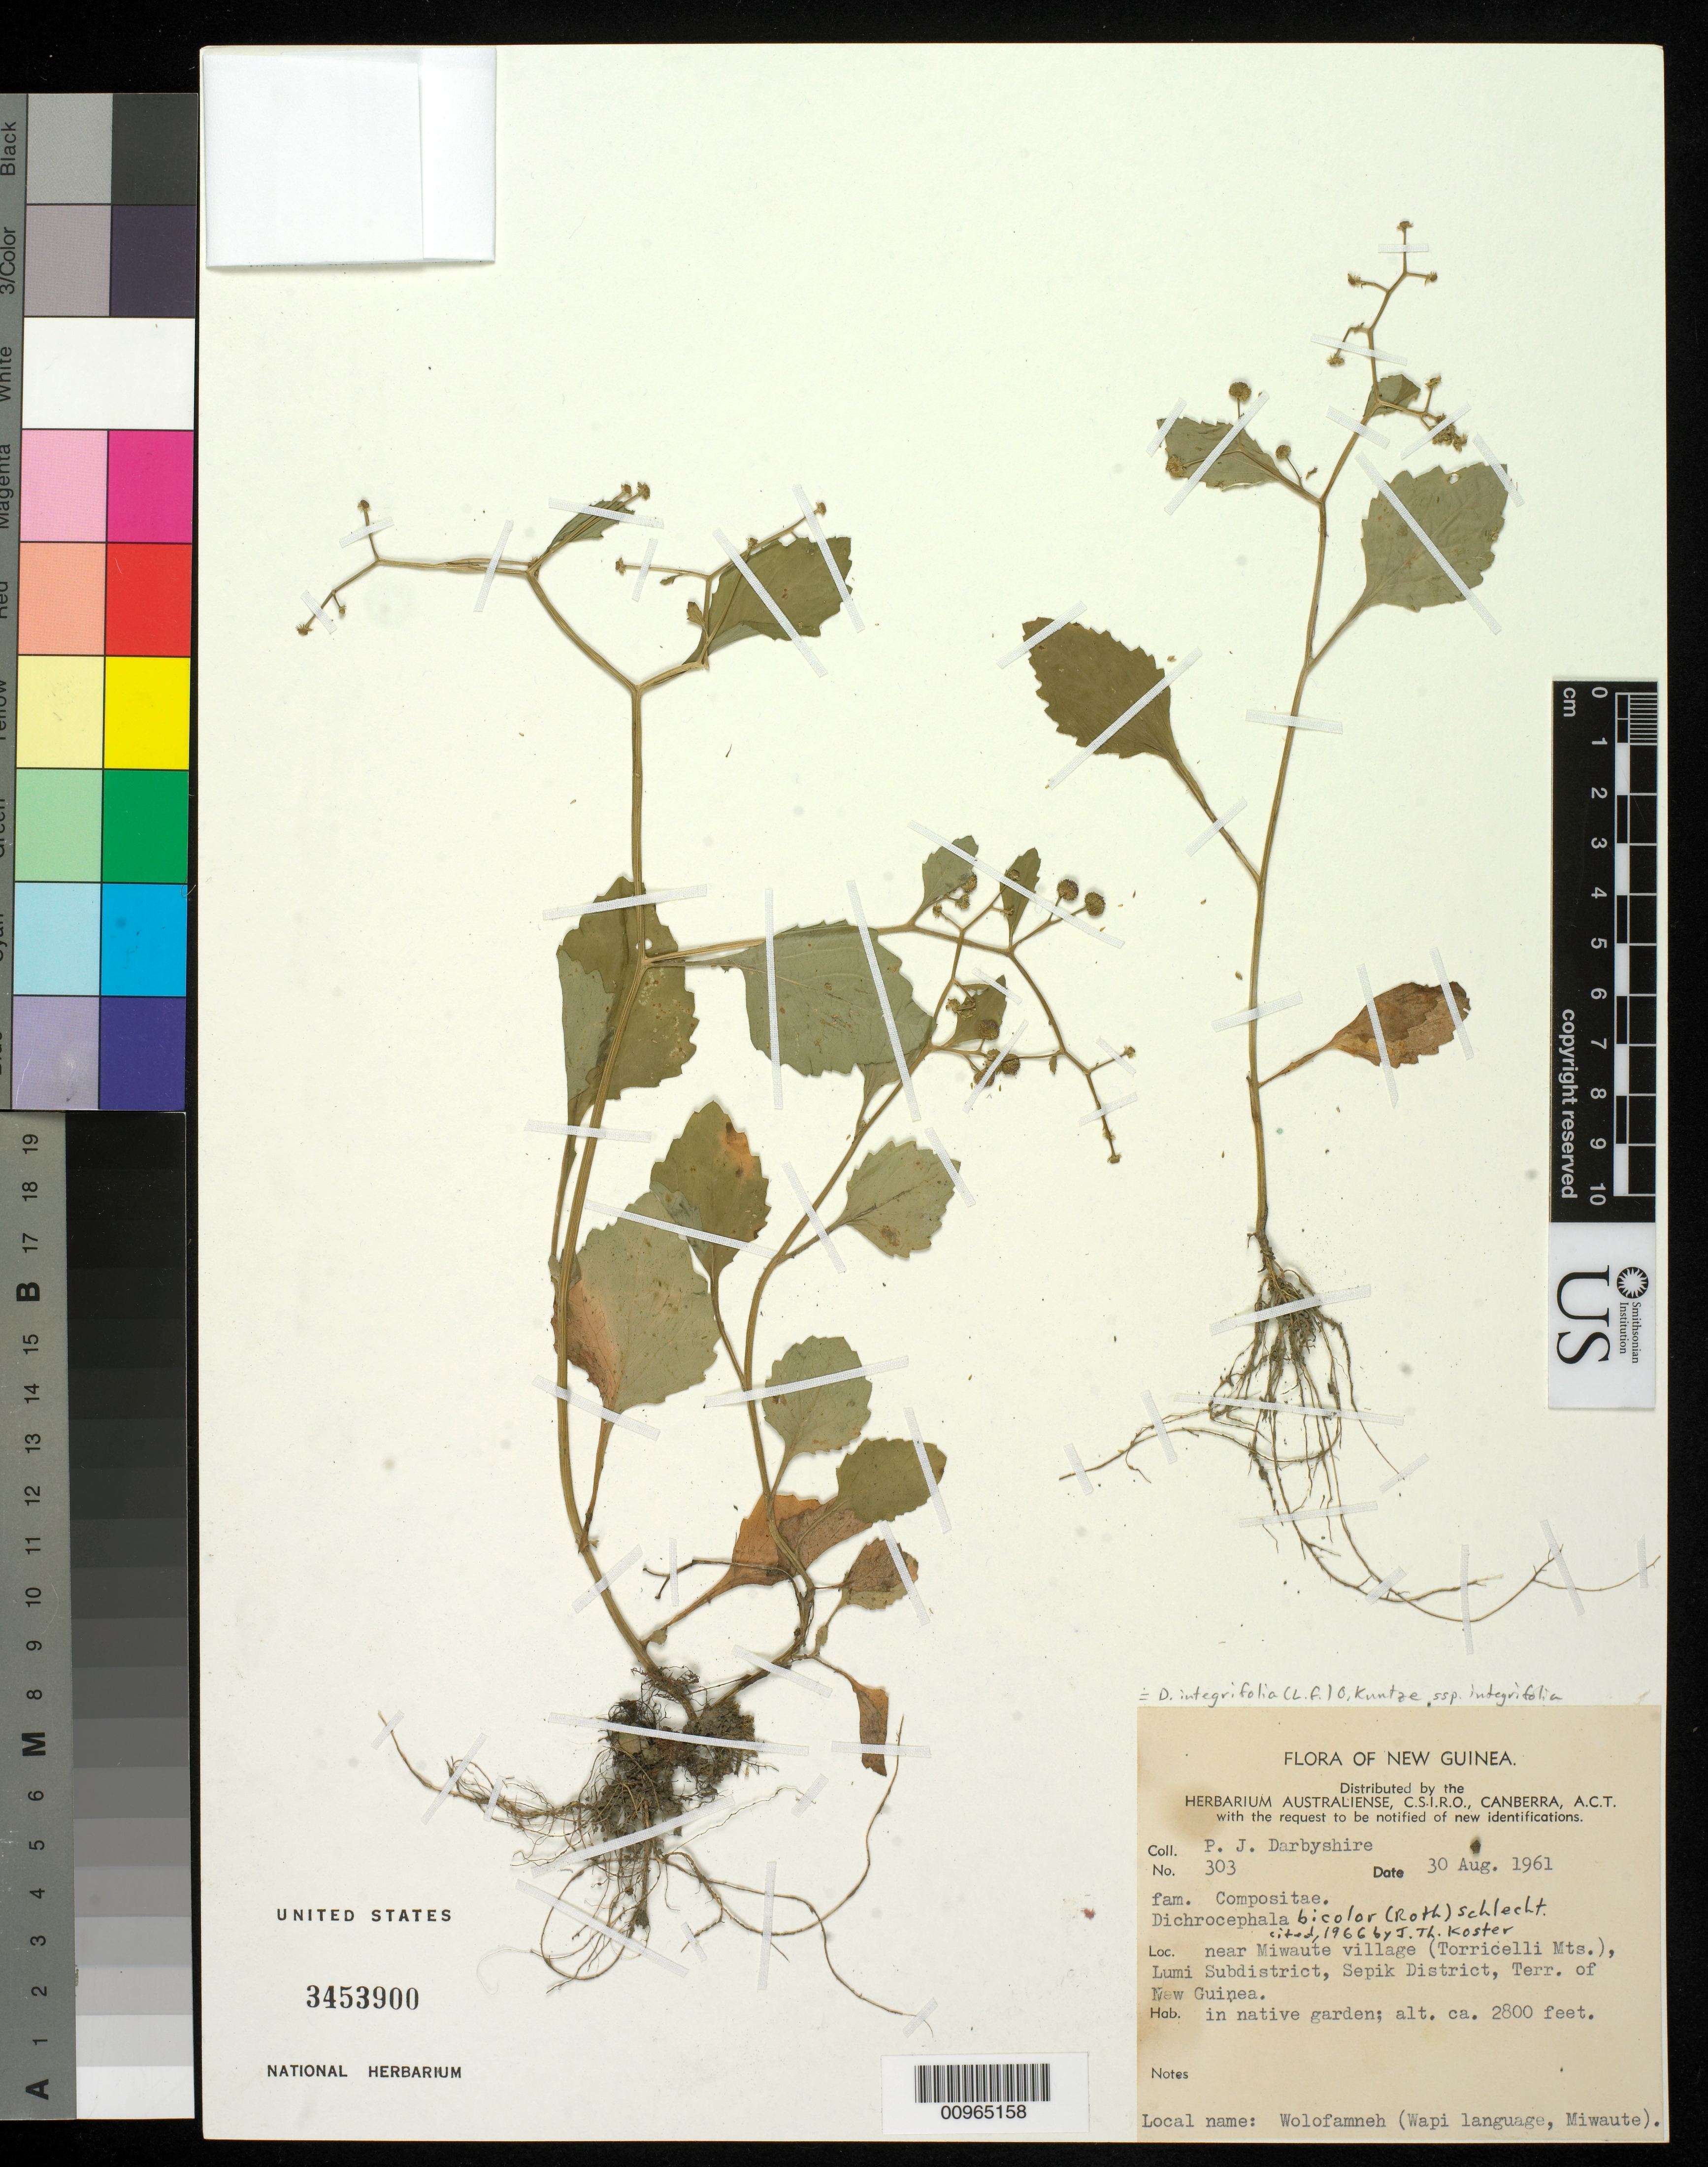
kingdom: Plantae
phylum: Tracheophyta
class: Magnoliopsida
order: Asterales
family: Asteraceae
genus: Dichrocephala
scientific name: Dichrocephala integrifolia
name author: (L. f.) Kuntze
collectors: P. Darbyshire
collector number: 303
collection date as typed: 30 Aug 1961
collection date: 1961-08-30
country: Papua New Guinea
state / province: Sandaun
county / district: Lumi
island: New Guinea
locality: Near Miwaute village (Torricelli Mts.)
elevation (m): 853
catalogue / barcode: US 3453900